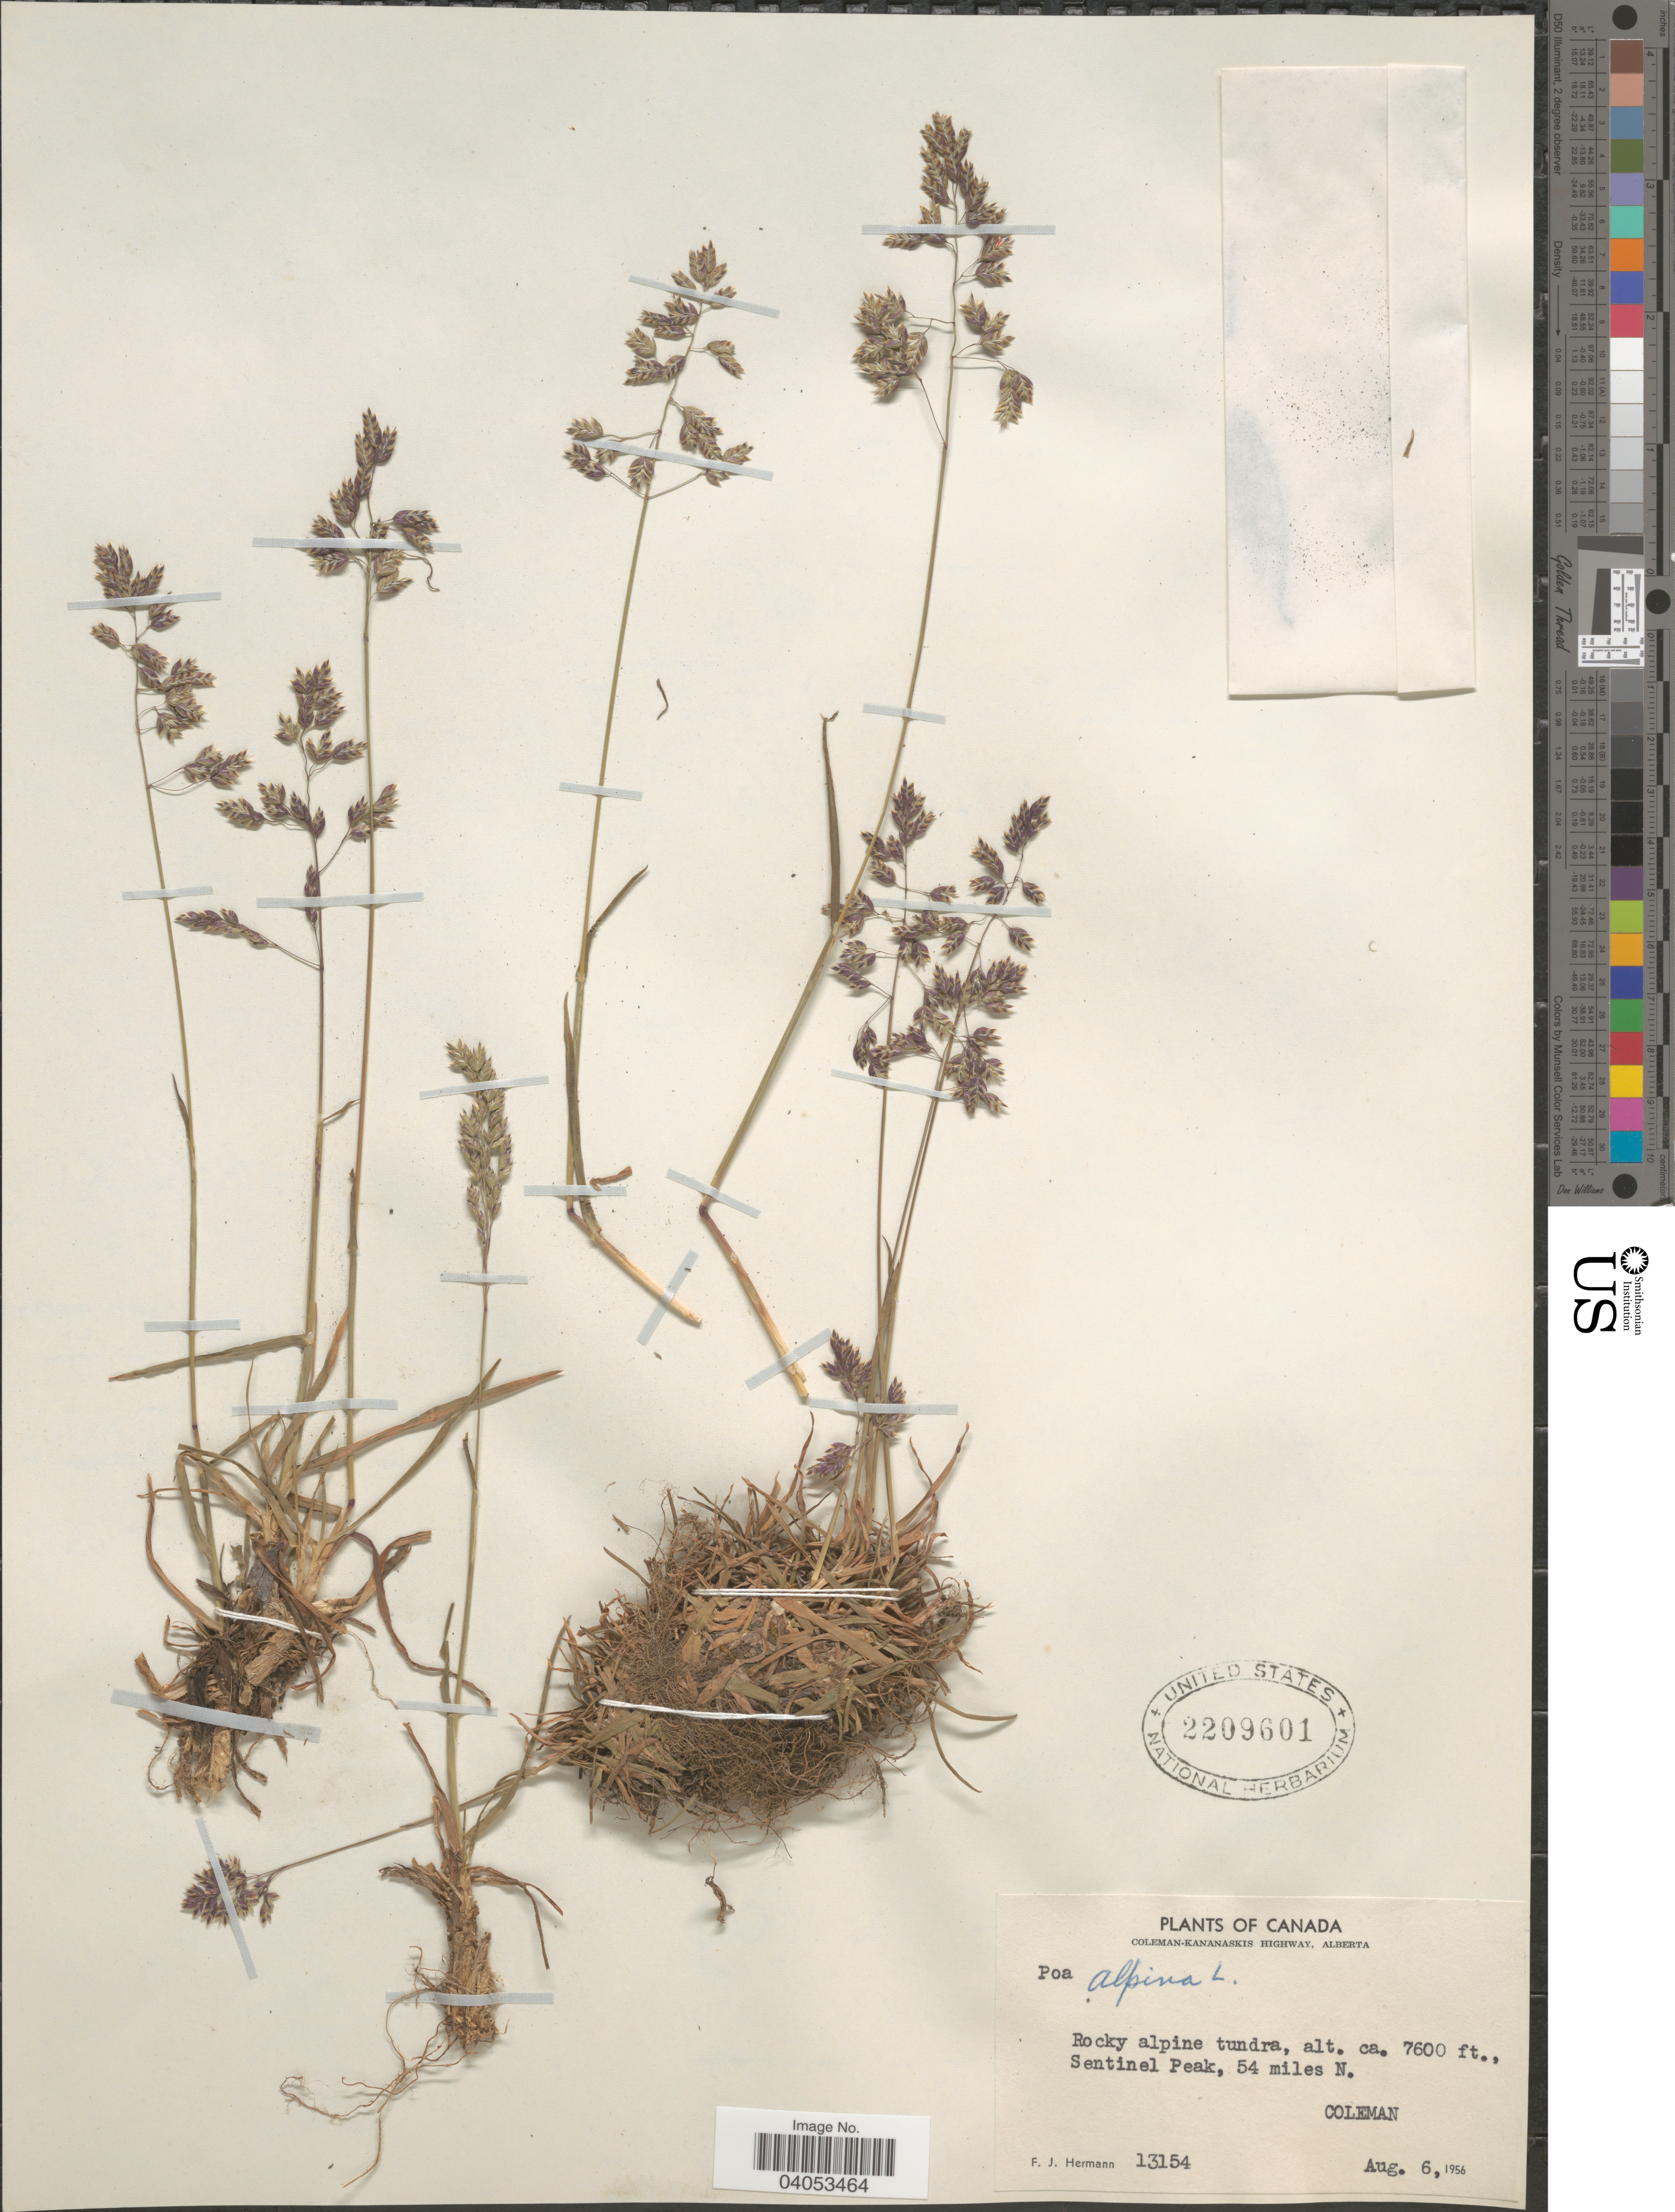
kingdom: Plantae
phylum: Tracheophyta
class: Liliopsida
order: Poales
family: Poaceae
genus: Poa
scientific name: Poa alpina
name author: L.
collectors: F. J. Hermann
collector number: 13154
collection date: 1956-08-06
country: Canada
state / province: Alberta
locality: Coleman-Kananaskis Highway. Sentinel Peak, 54 miles N. Coleman.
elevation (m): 2316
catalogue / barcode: US 2209601